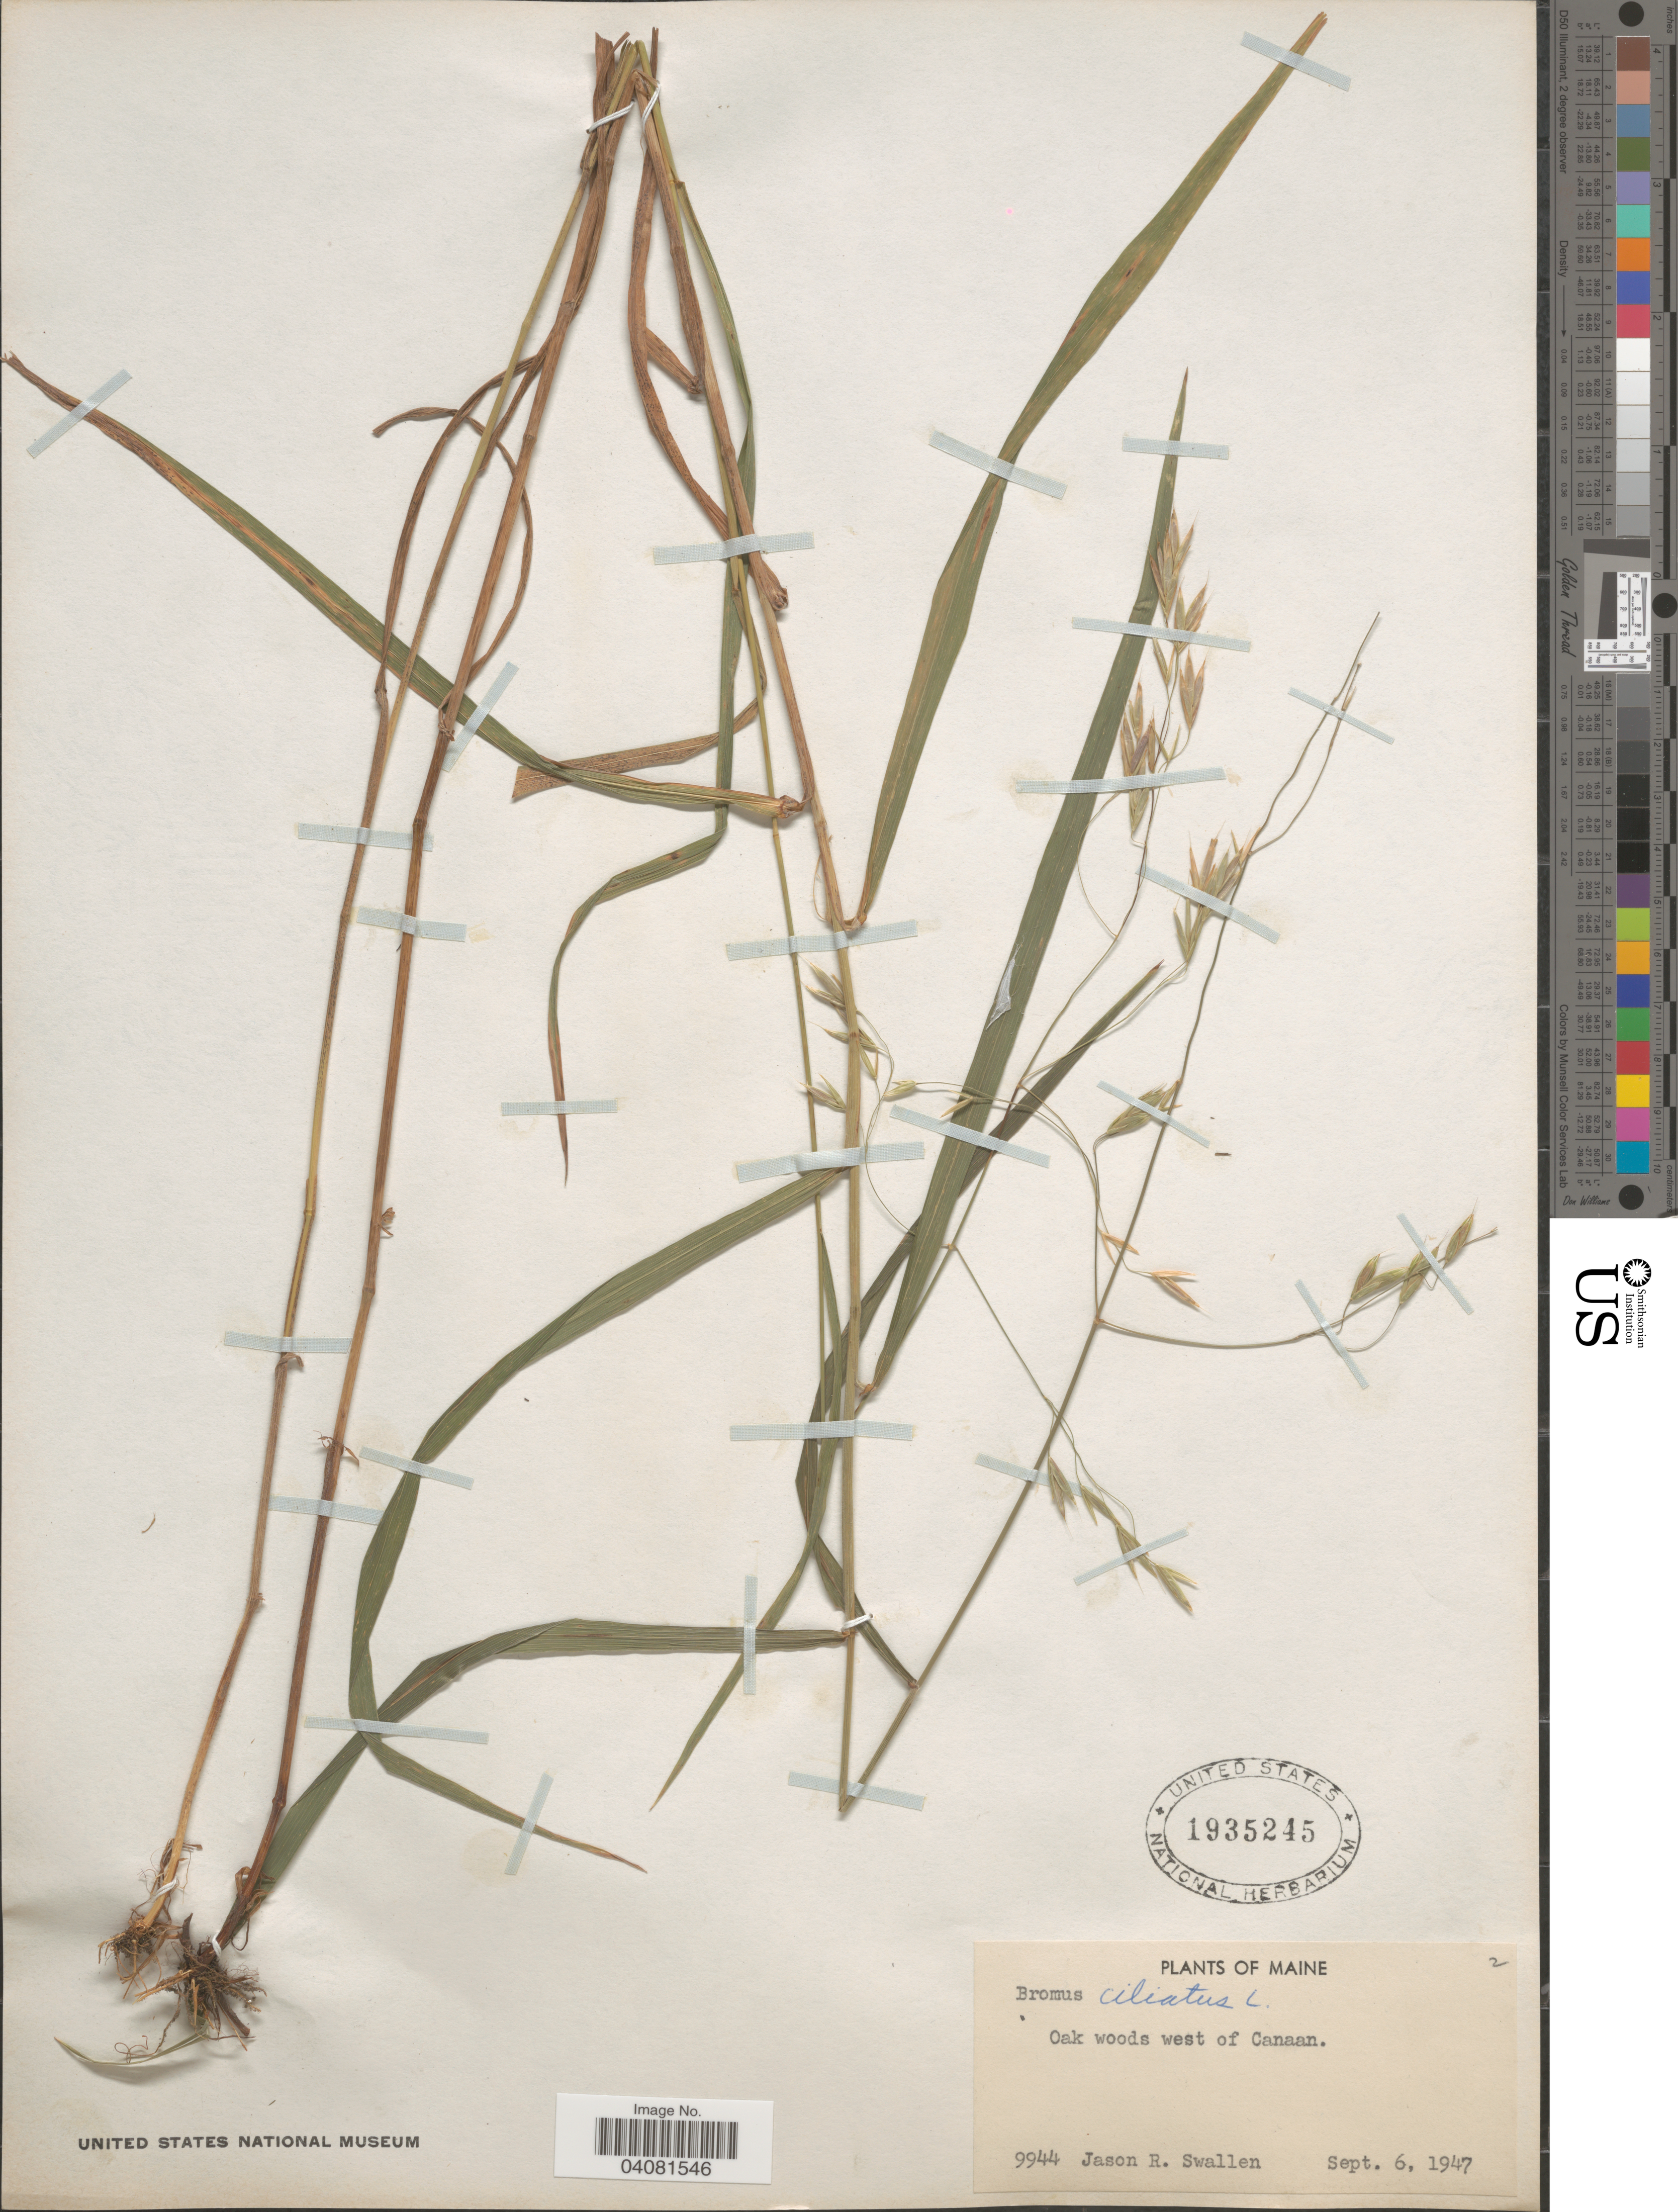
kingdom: Plantae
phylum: Tracheophyta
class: Liliopsida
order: Poales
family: Poaceae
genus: Bromus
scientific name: Bromus ciliatus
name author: L.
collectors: J. R. Swallen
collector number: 9944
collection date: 1947-09-06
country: United States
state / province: Maine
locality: Oak woods west of Canaan.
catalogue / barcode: US 1935245